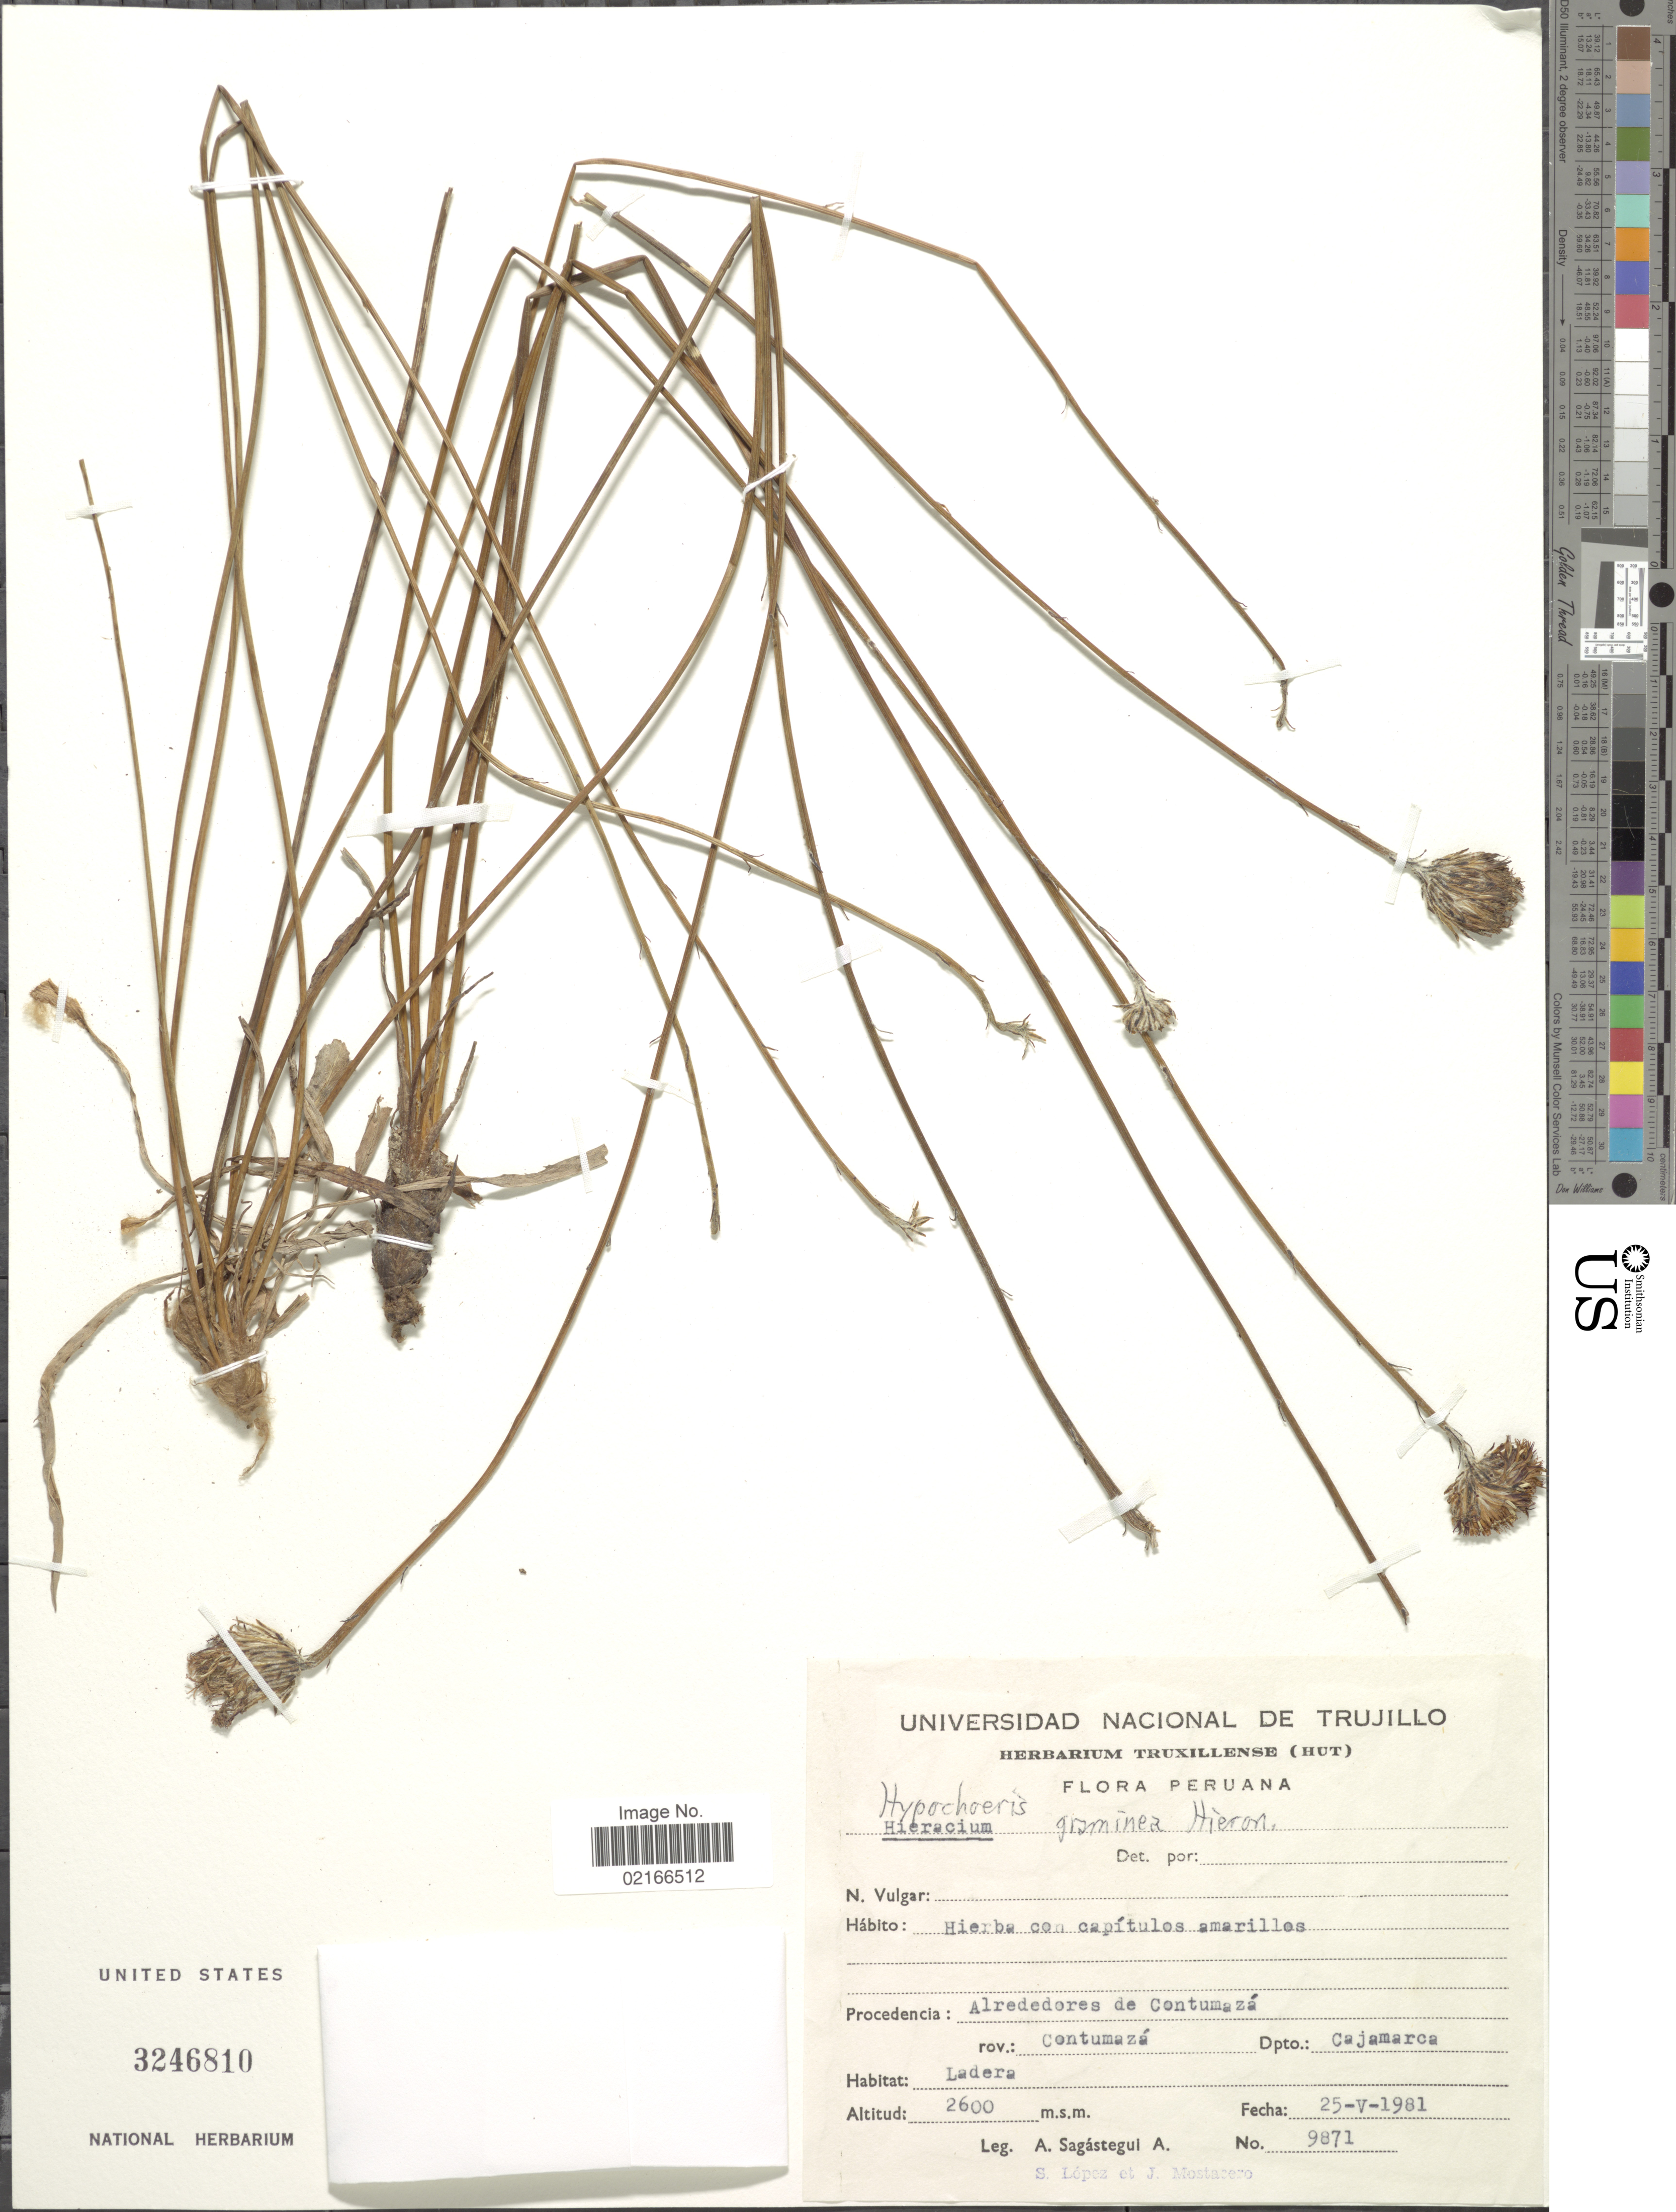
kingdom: Plantae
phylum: Tracheophyta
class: Magnoliopsida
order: Asterales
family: Asteraceae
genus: Hypochaeris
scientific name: Hypochaeris graminea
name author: Hieron.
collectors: A. Sagástegui A., S. Lopez & J. Mostacero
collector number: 9871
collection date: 1981-05-25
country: Peru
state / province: Cajamarca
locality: Alrededores de Contumazá. rov.: Contumazá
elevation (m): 2600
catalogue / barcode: US 3246810